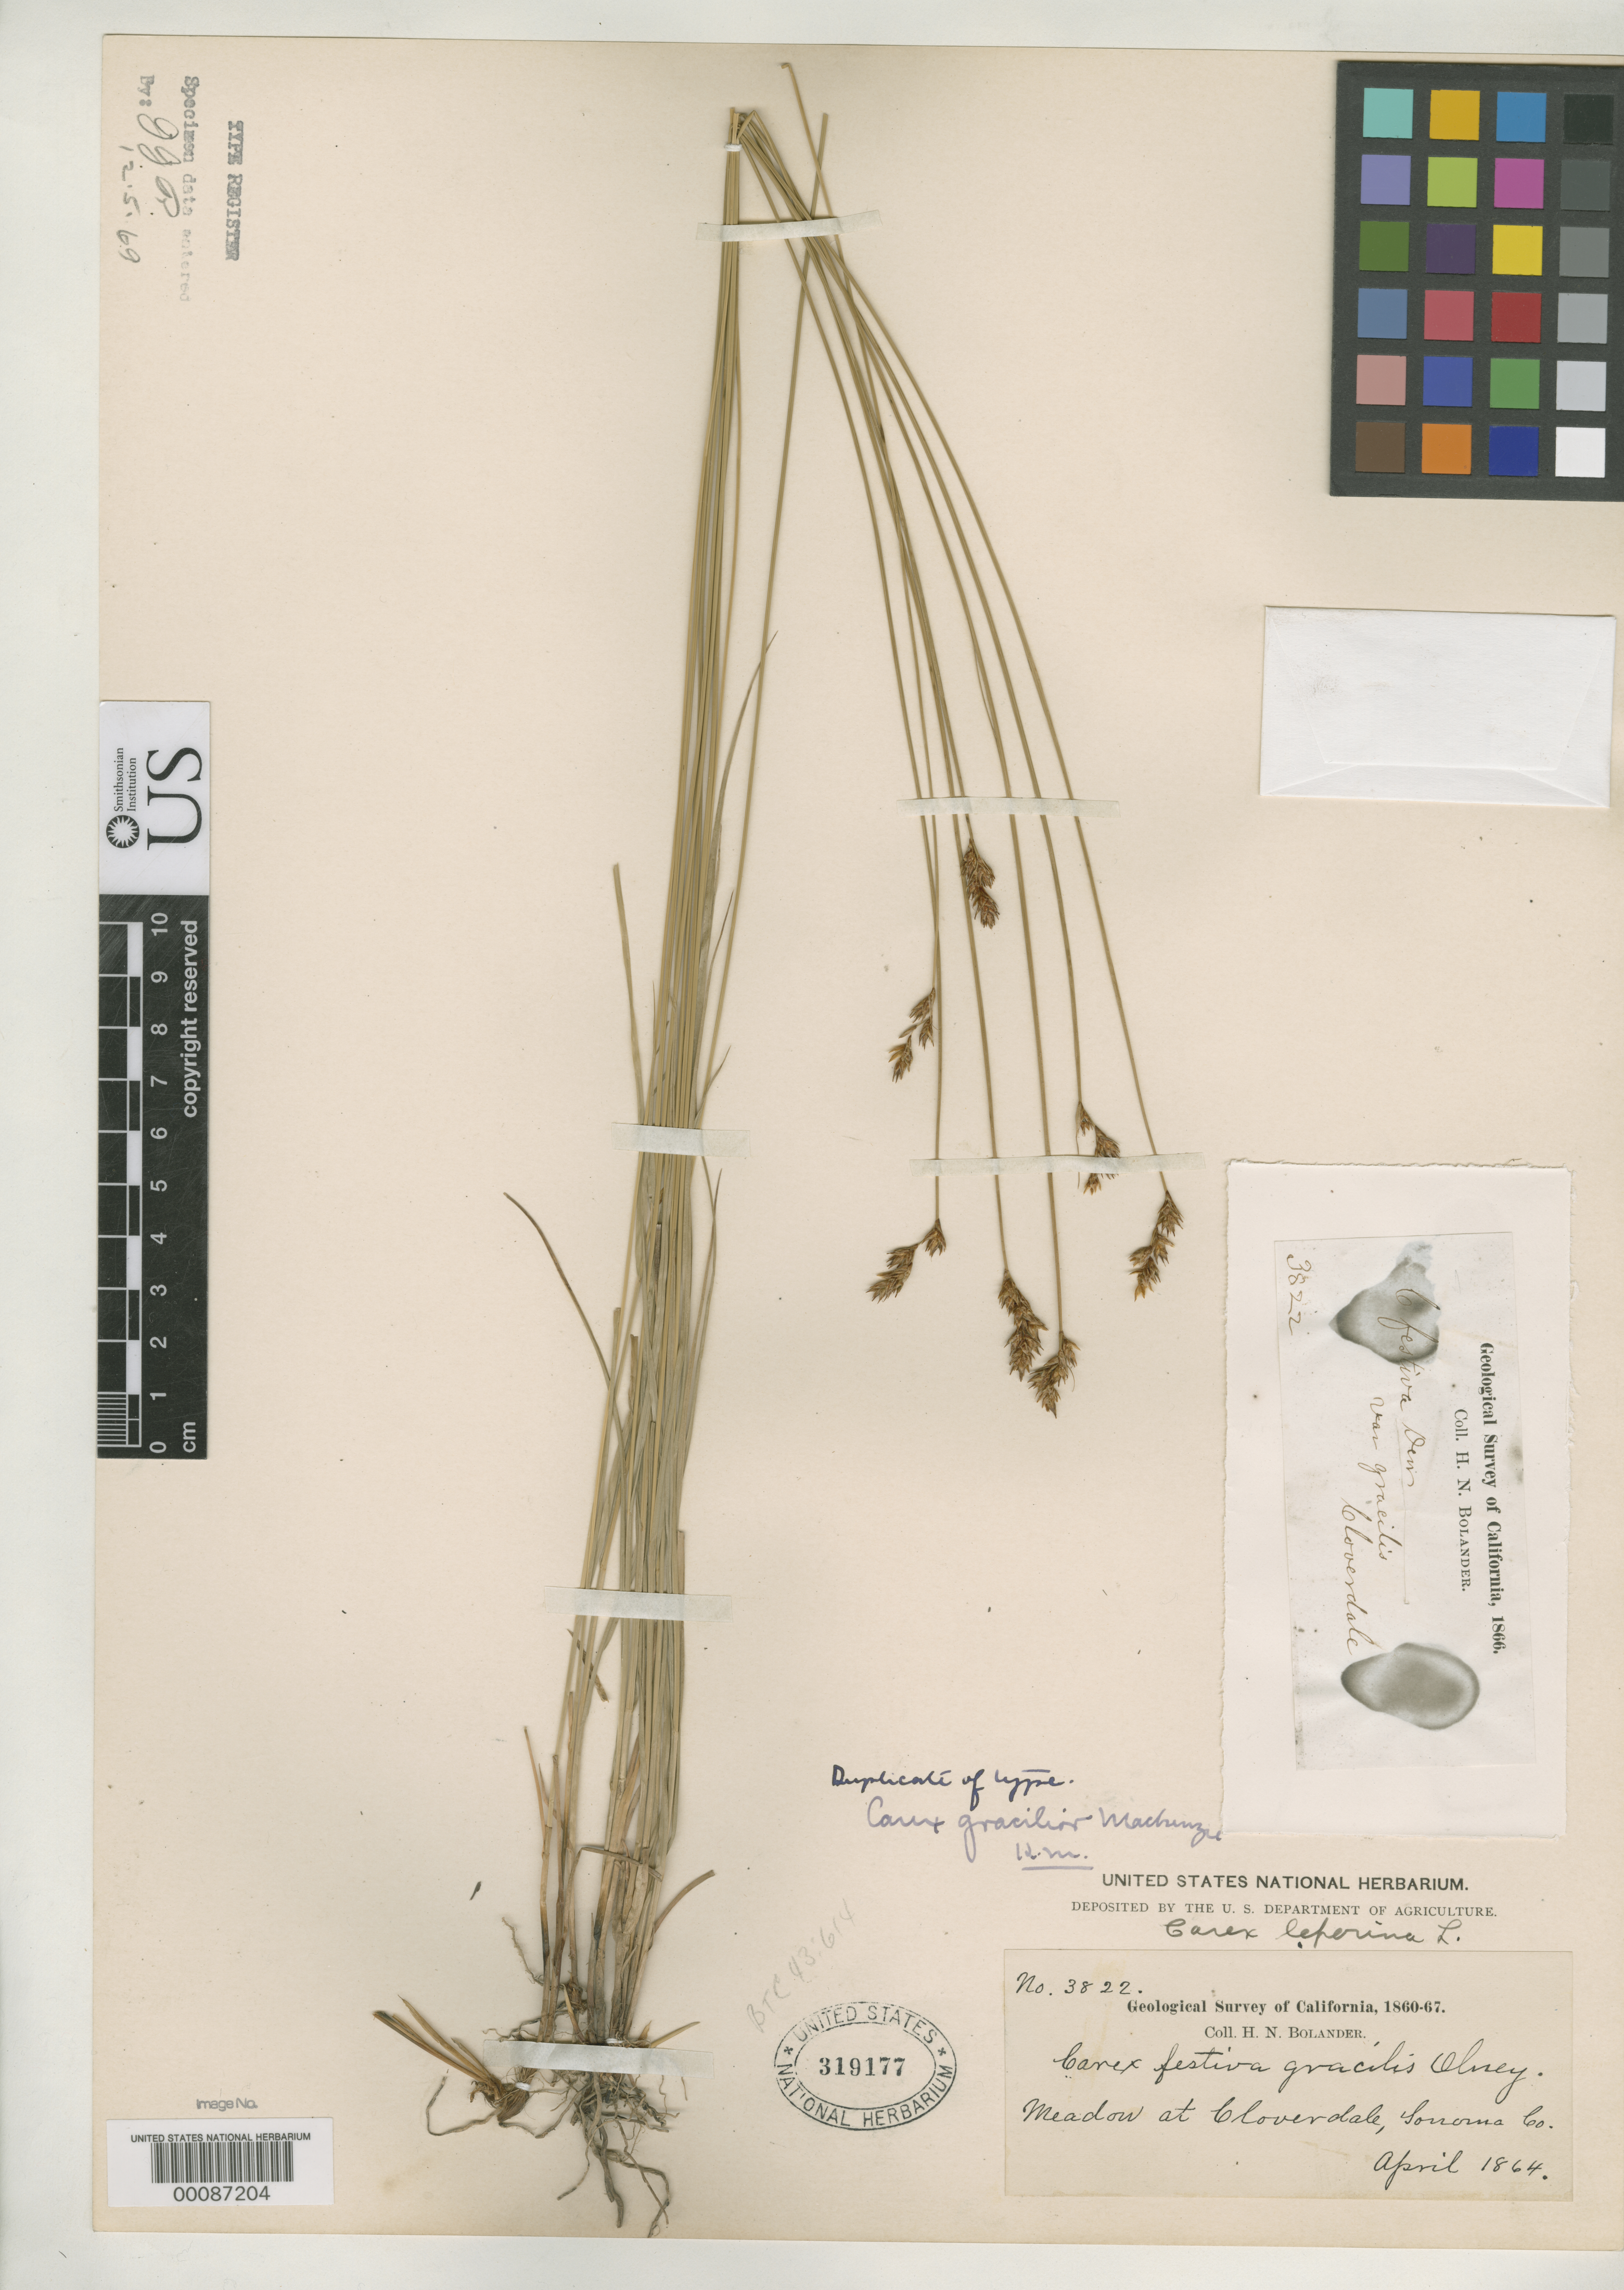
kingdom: Plantae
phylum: Tracheophyta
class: Liliopsida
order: Poales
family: Cyperaceae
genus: Carex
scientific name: Carex gracilior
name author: Mack.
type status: Isotype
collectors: H. Bolander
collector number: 3822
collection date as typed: Apr 1864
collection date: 1864-04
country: United States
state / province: California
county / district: Sonoma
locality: Meadow at Cloverdale.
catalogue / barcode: US 319177